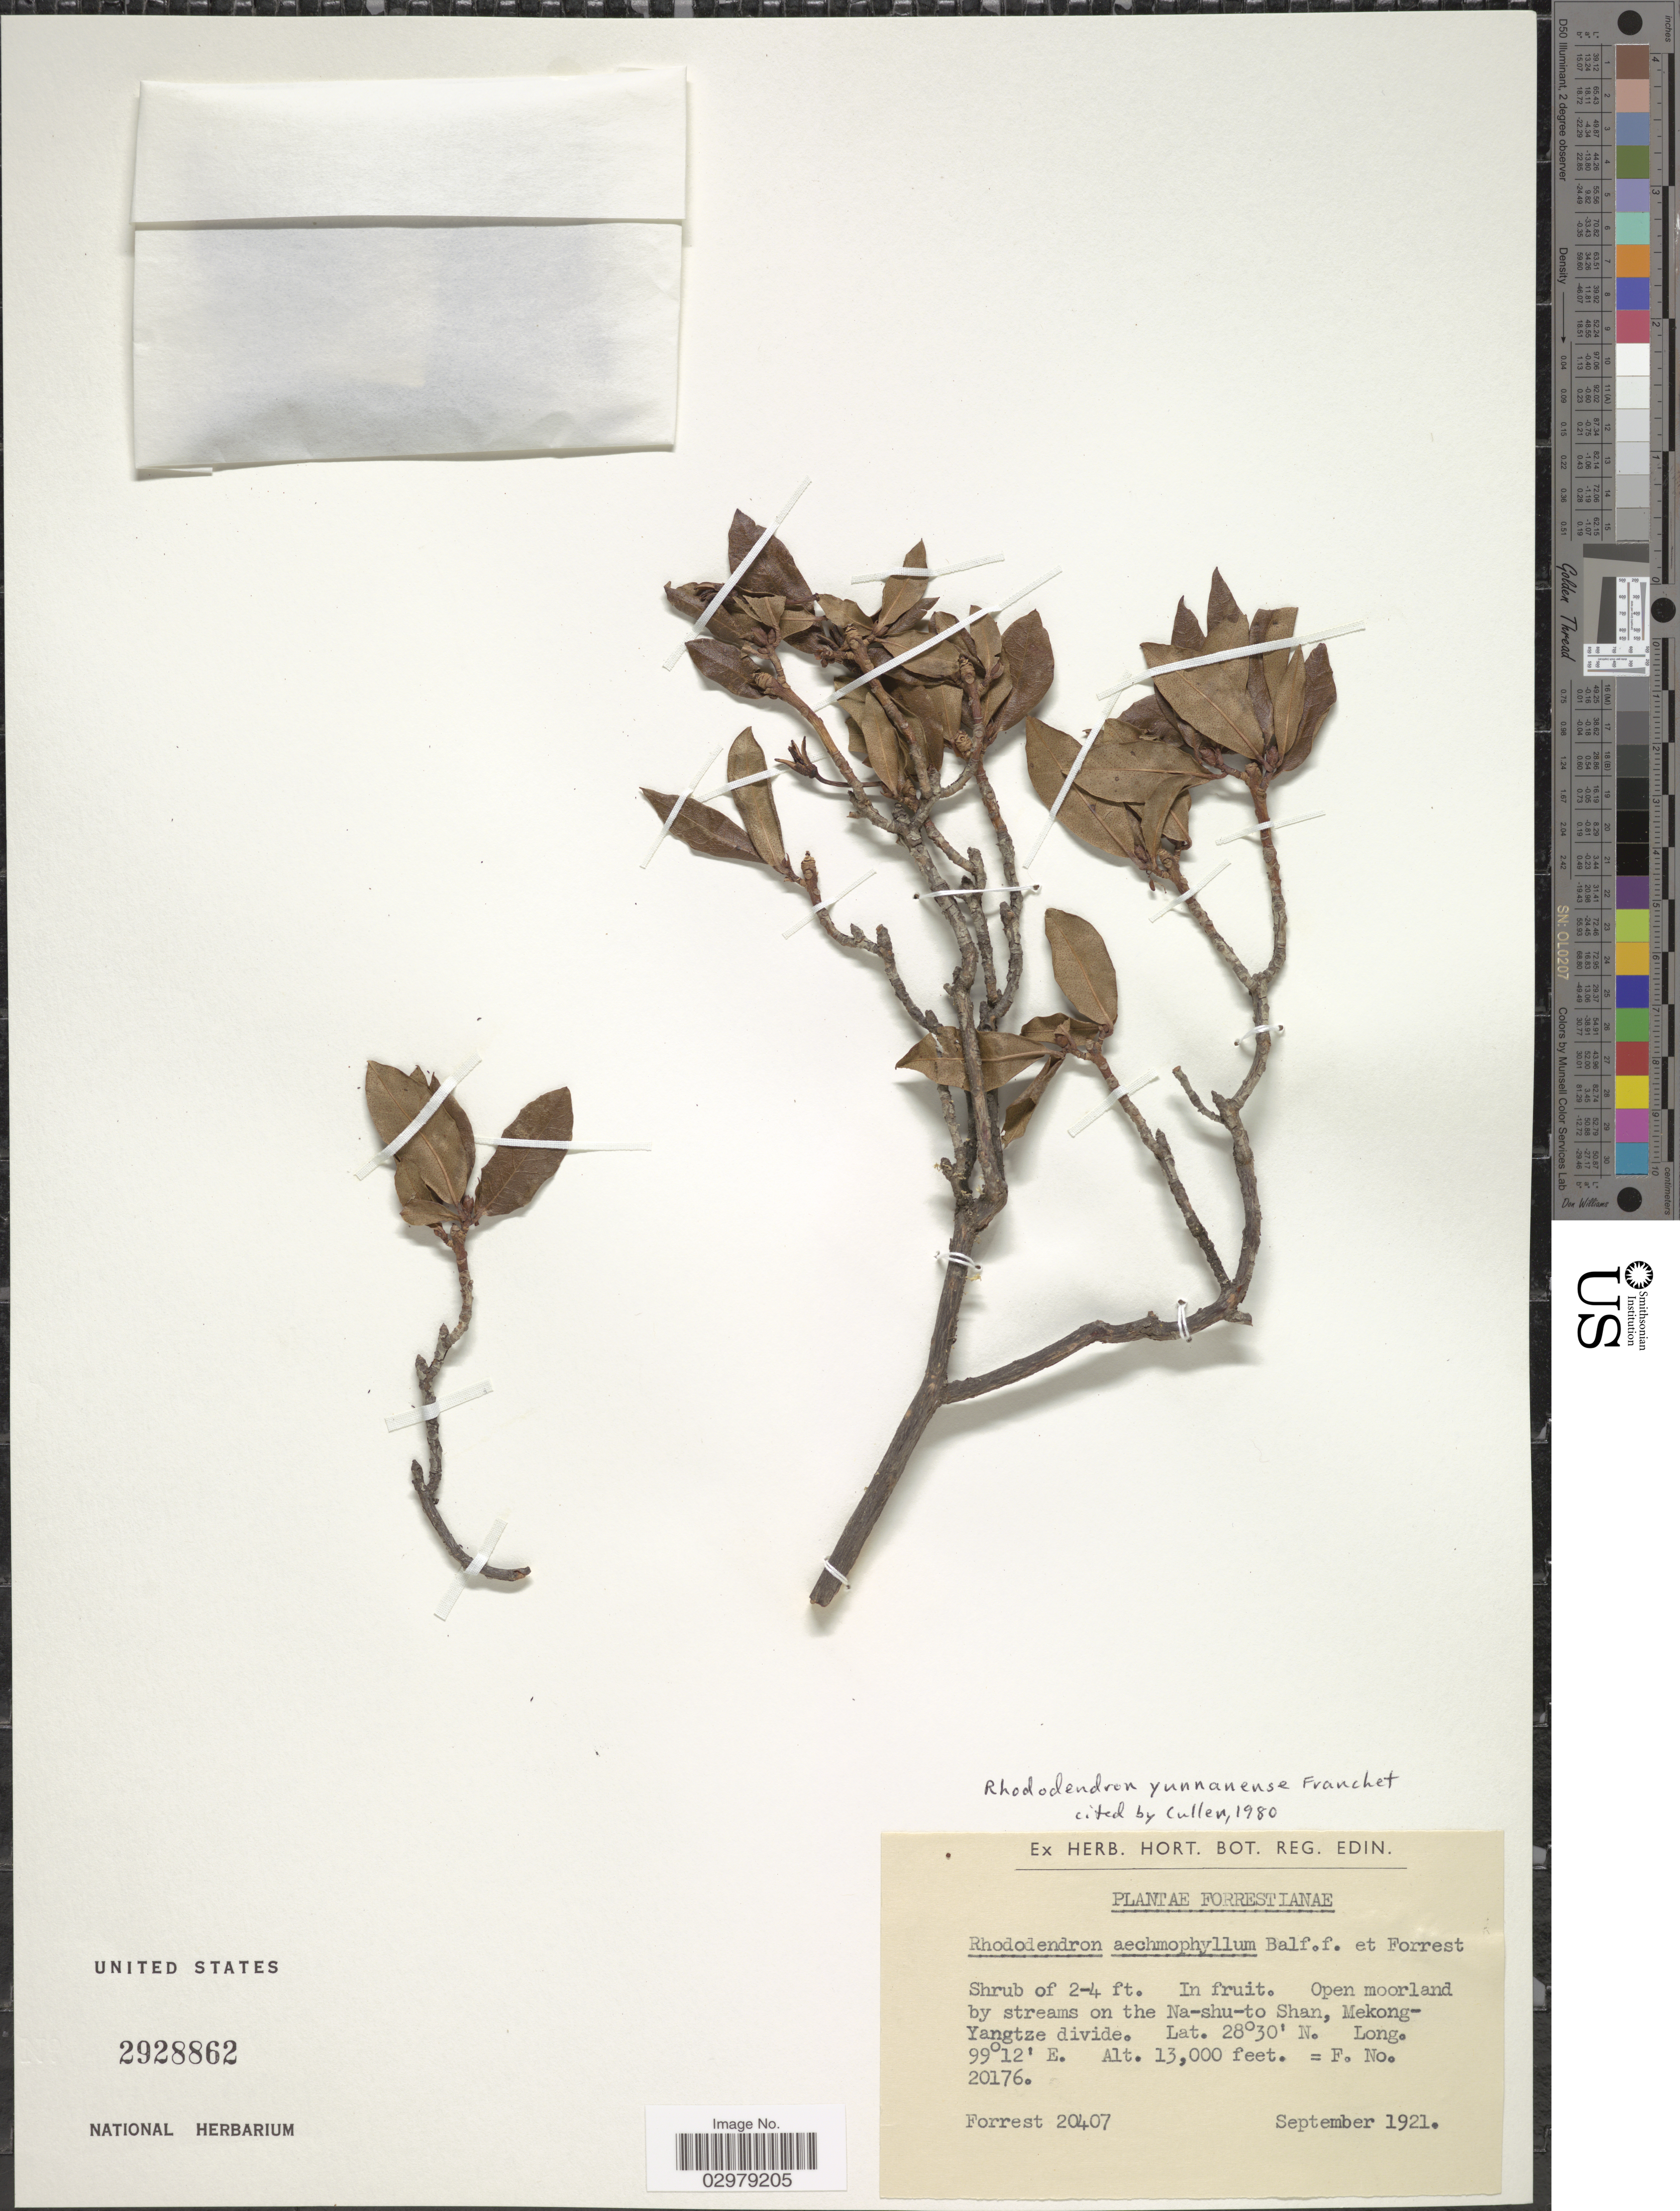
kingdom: Plantae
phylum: Tracheophyta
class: Magnoliopsida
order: Ericales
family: Ericaceae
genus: Rhododendron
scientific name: Rhododendron yunnanense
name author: Franch.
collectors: -. Forrest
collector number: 20407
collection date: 1921-09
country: China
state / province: Sichuan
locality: Open moorland by streams on the Na-shu-to Shan, Mekong-Yangtze divide.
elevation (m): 3962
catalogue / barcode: US 2928862